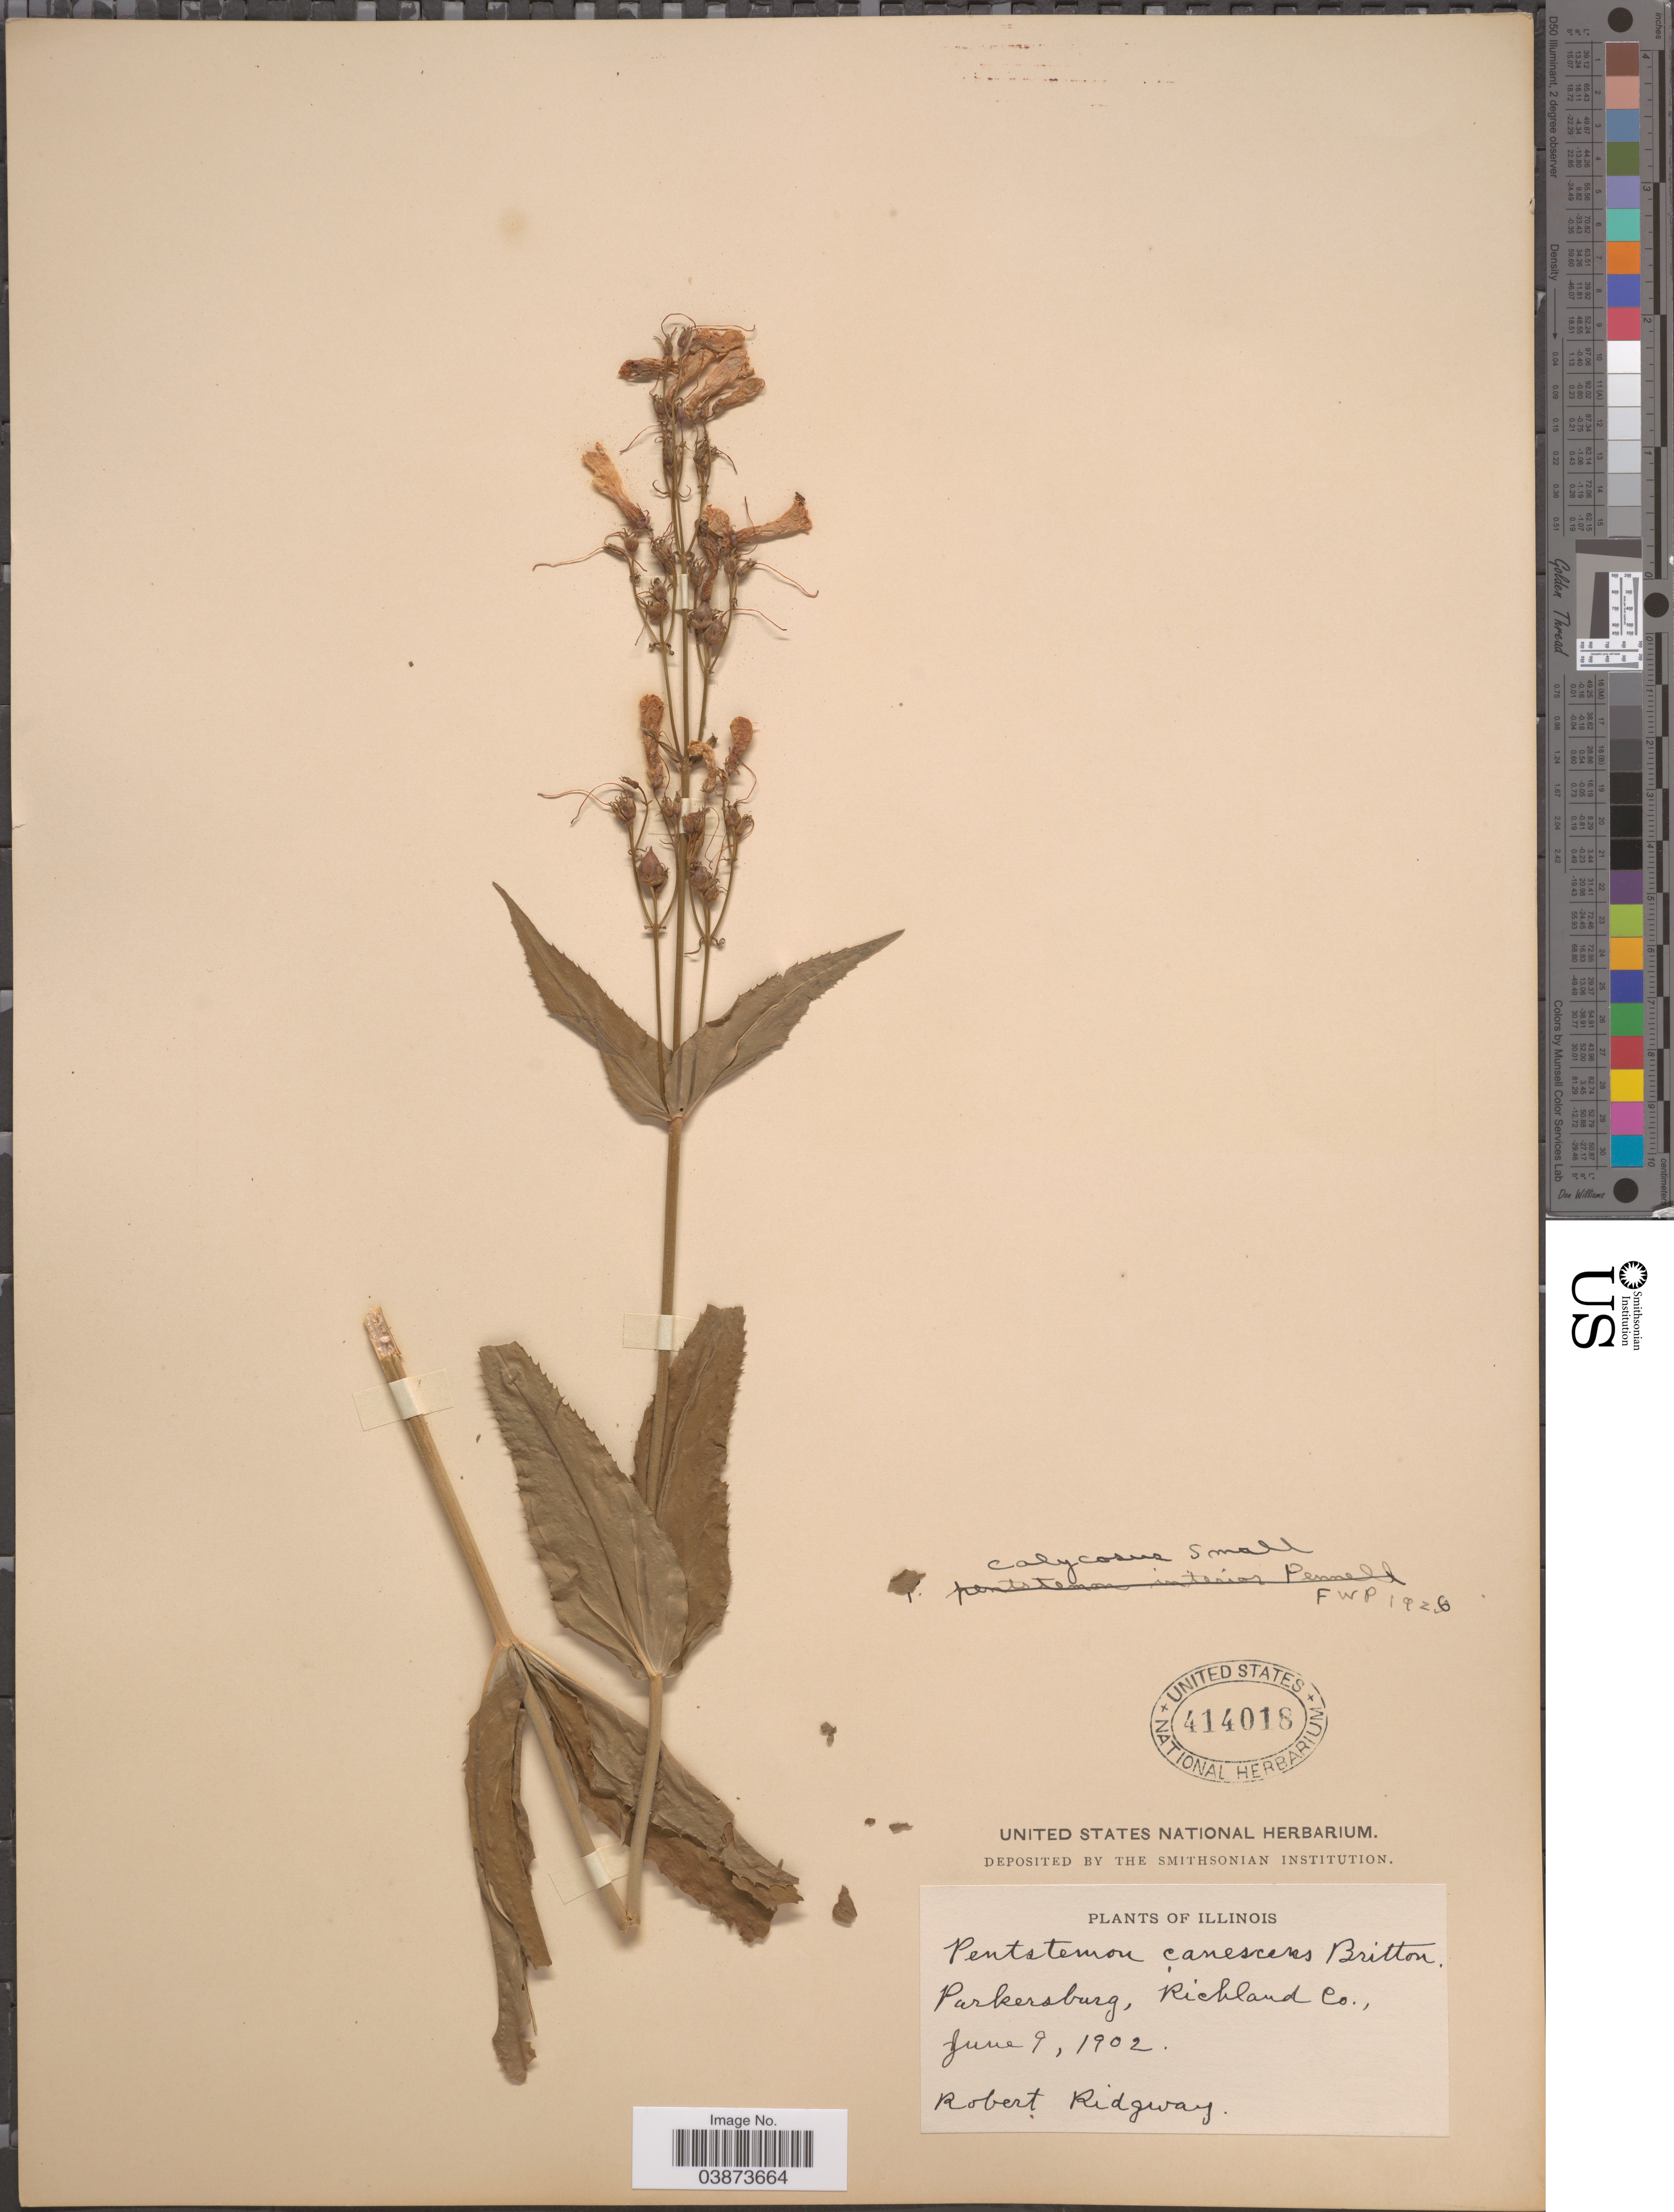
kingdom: Plantae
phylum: Tracheophyta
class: Magnoliopsida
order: Lamiales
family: Plantaginaceae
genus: Penstemon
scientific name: Penstemon calycosus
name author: Small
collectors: R. Ridgway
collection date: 1902-06-09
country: United States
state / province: Illinois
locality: Parkersburg, Richland Co.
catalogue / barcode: US 414018